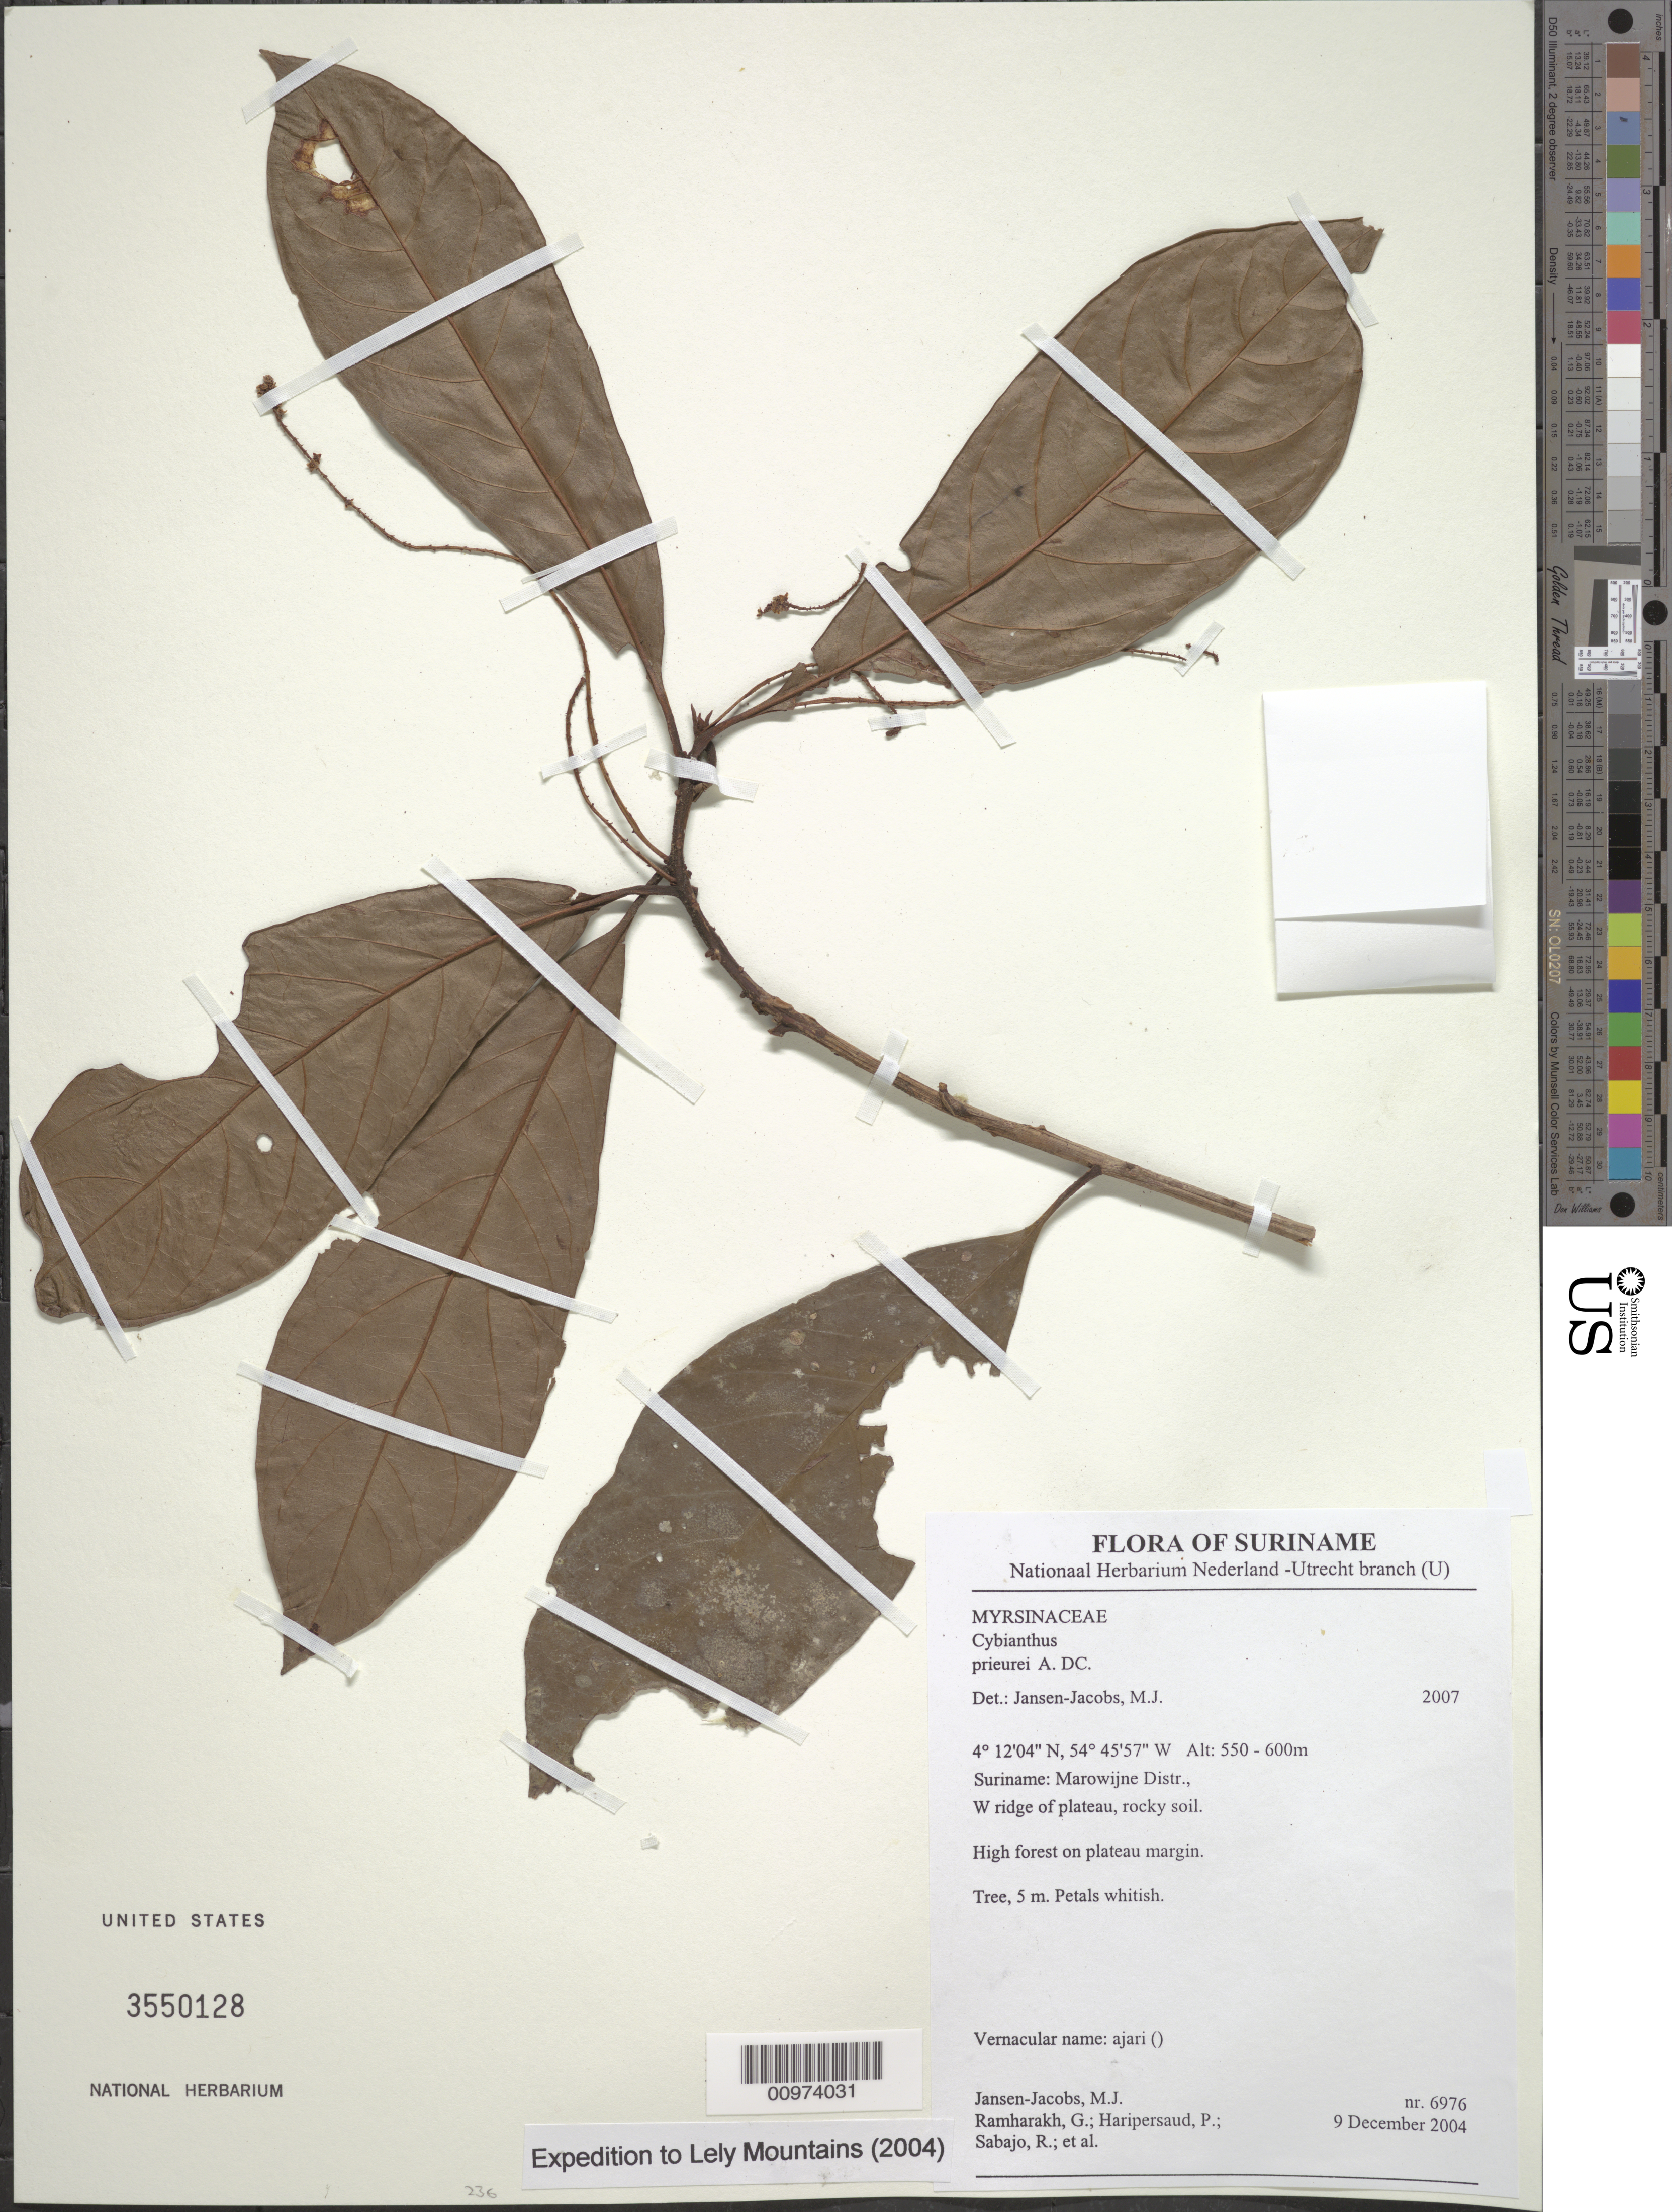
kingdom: Plantae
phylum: Tracheophyta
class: Magnoliopsida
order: Ericales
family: Primulaceae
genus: Cybianthus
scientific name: Cybianthus prieurii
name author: A. DC.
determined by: Jansen-Jacobs, M. J., (U), Nationaal Herbarium Nederland, Utrecht University branch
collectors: M. J. Jansen-Jacobs et al.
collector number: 6976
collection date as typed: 9-Dec-04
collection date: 2004-12-09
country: Suriname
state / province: Marowijne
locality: Marowijne Distr., W ridge of plateau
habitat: Rocky soil. High forest on plateau margin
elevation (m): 550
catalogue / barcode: US 3550128